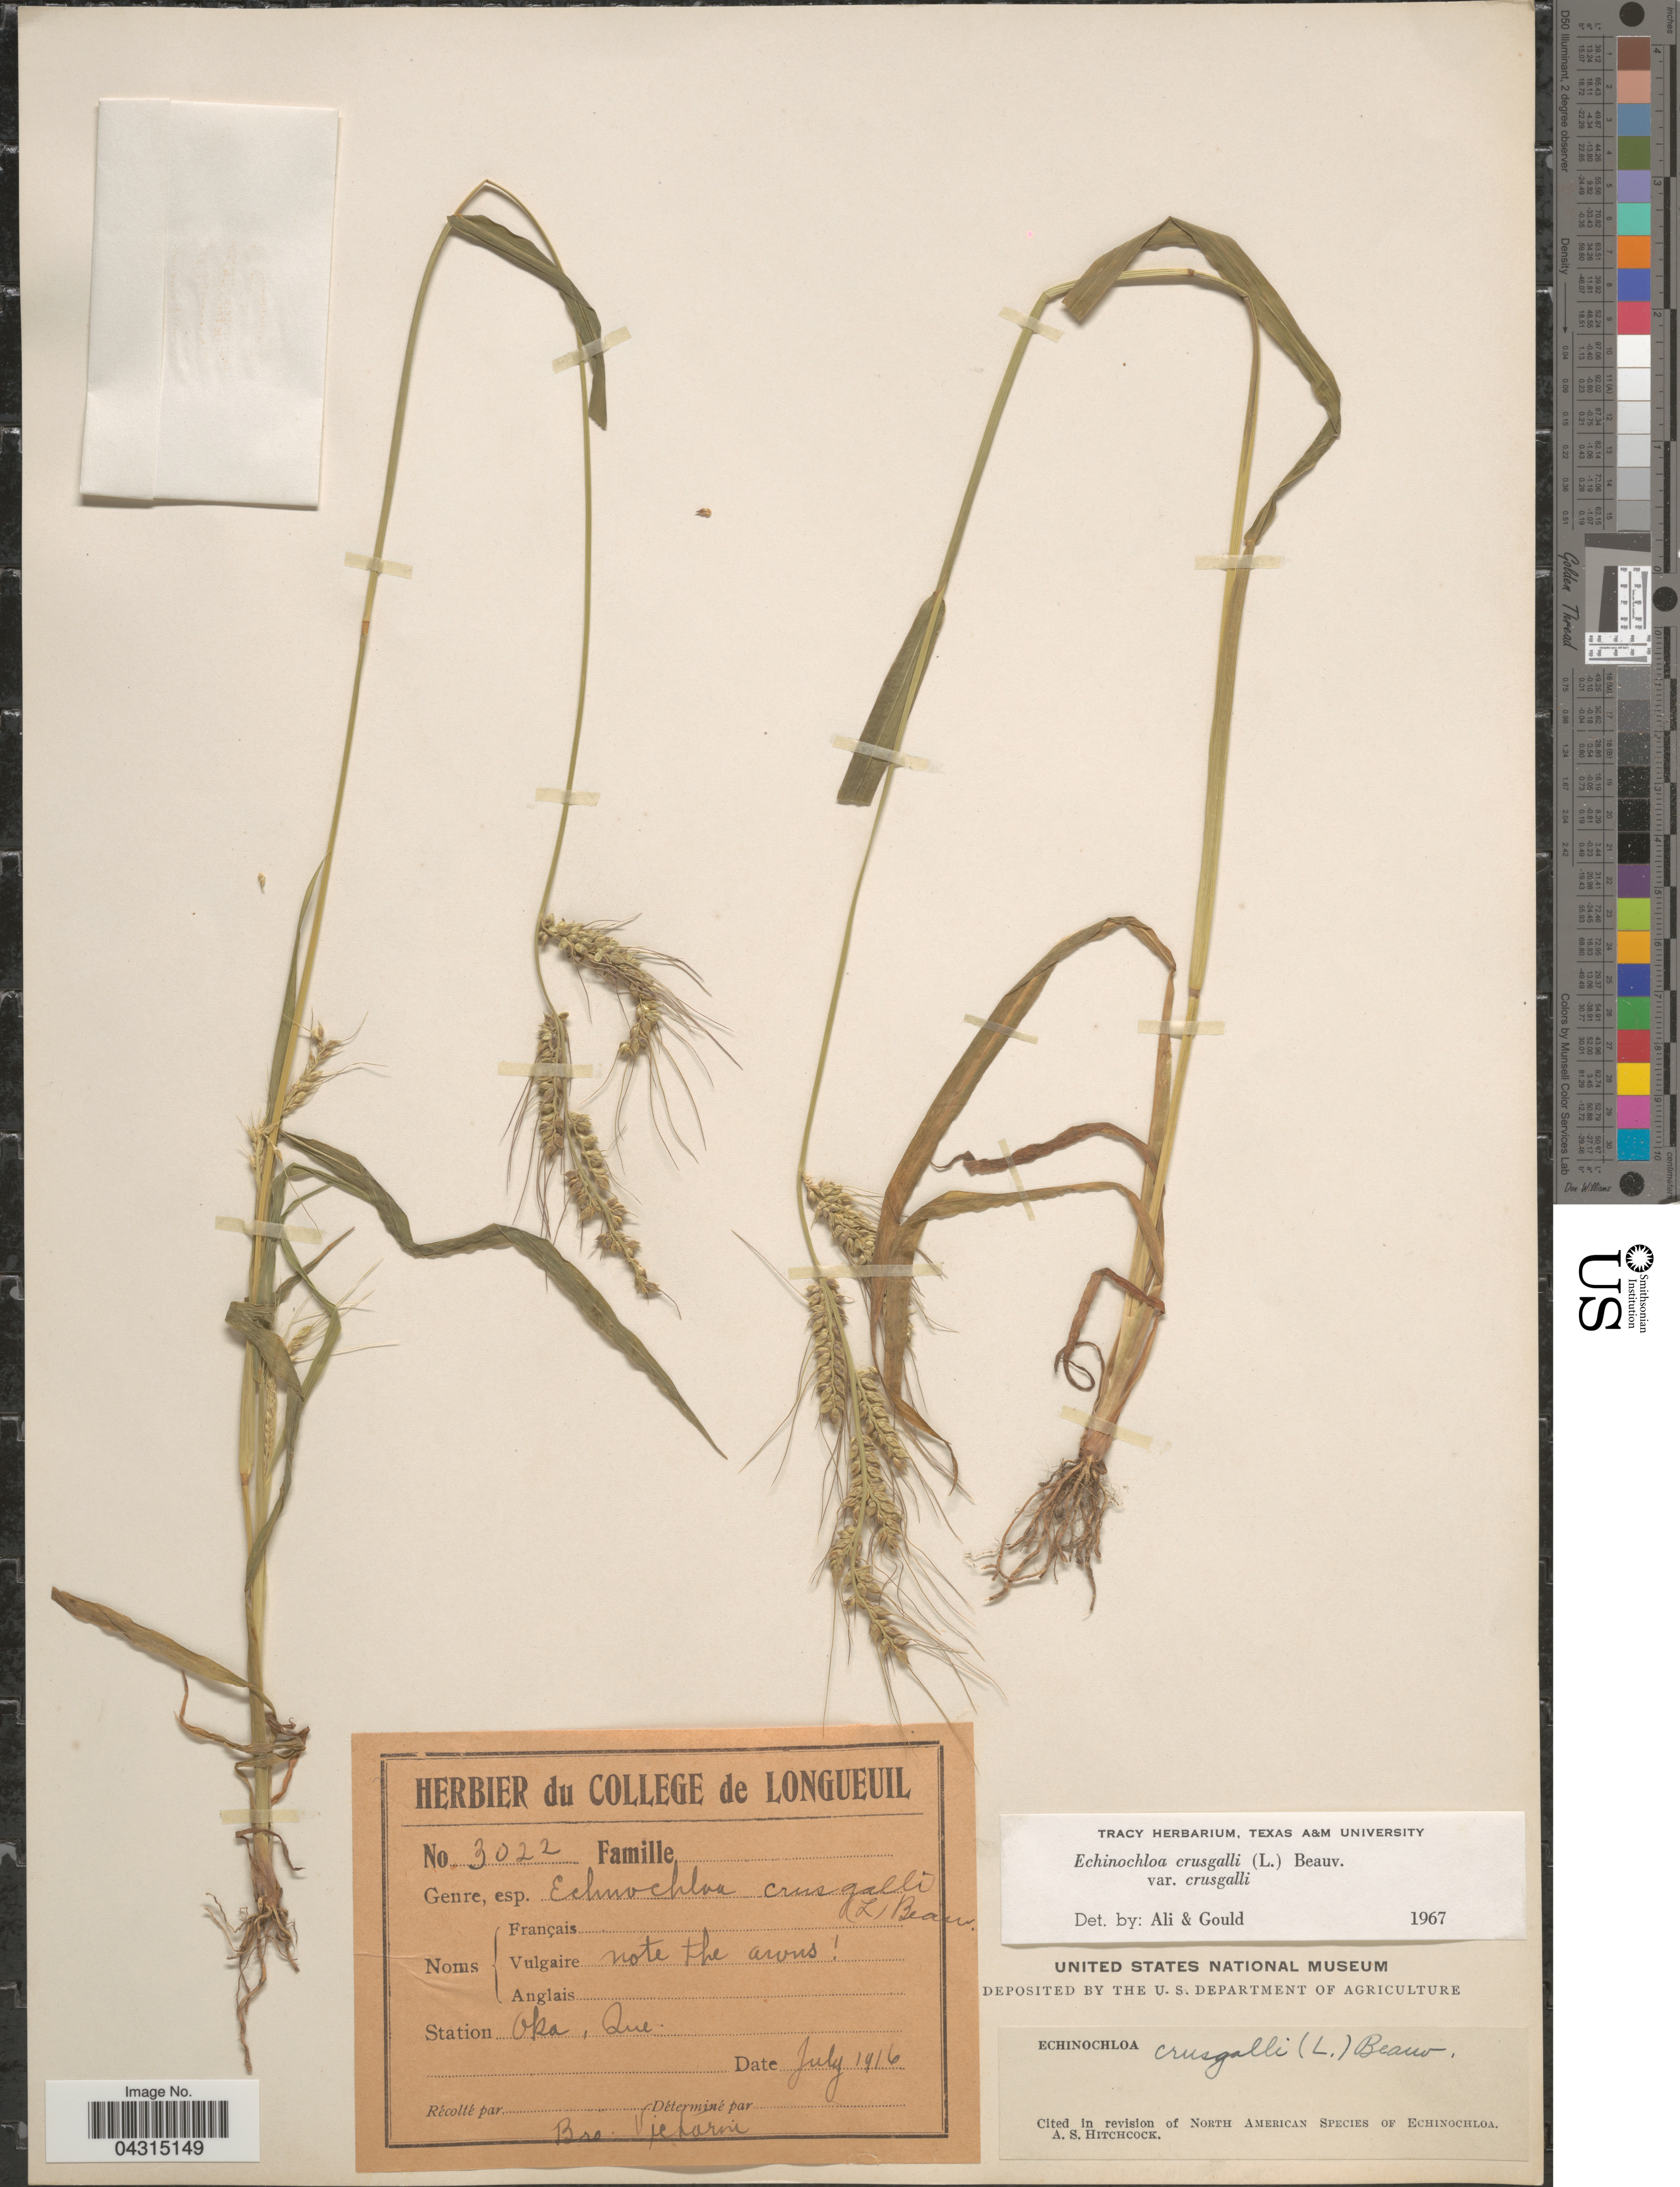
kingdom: Plantae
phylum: Tracheophyta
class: Liliopsida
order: Poales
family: Poaceae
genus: Echinochloa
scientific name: Echinochloa crus-galli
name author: (L.) P. Beauv.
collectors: B. Victorin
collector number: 3022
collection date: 1916-07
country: Canada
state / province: Quebec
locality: Oka.